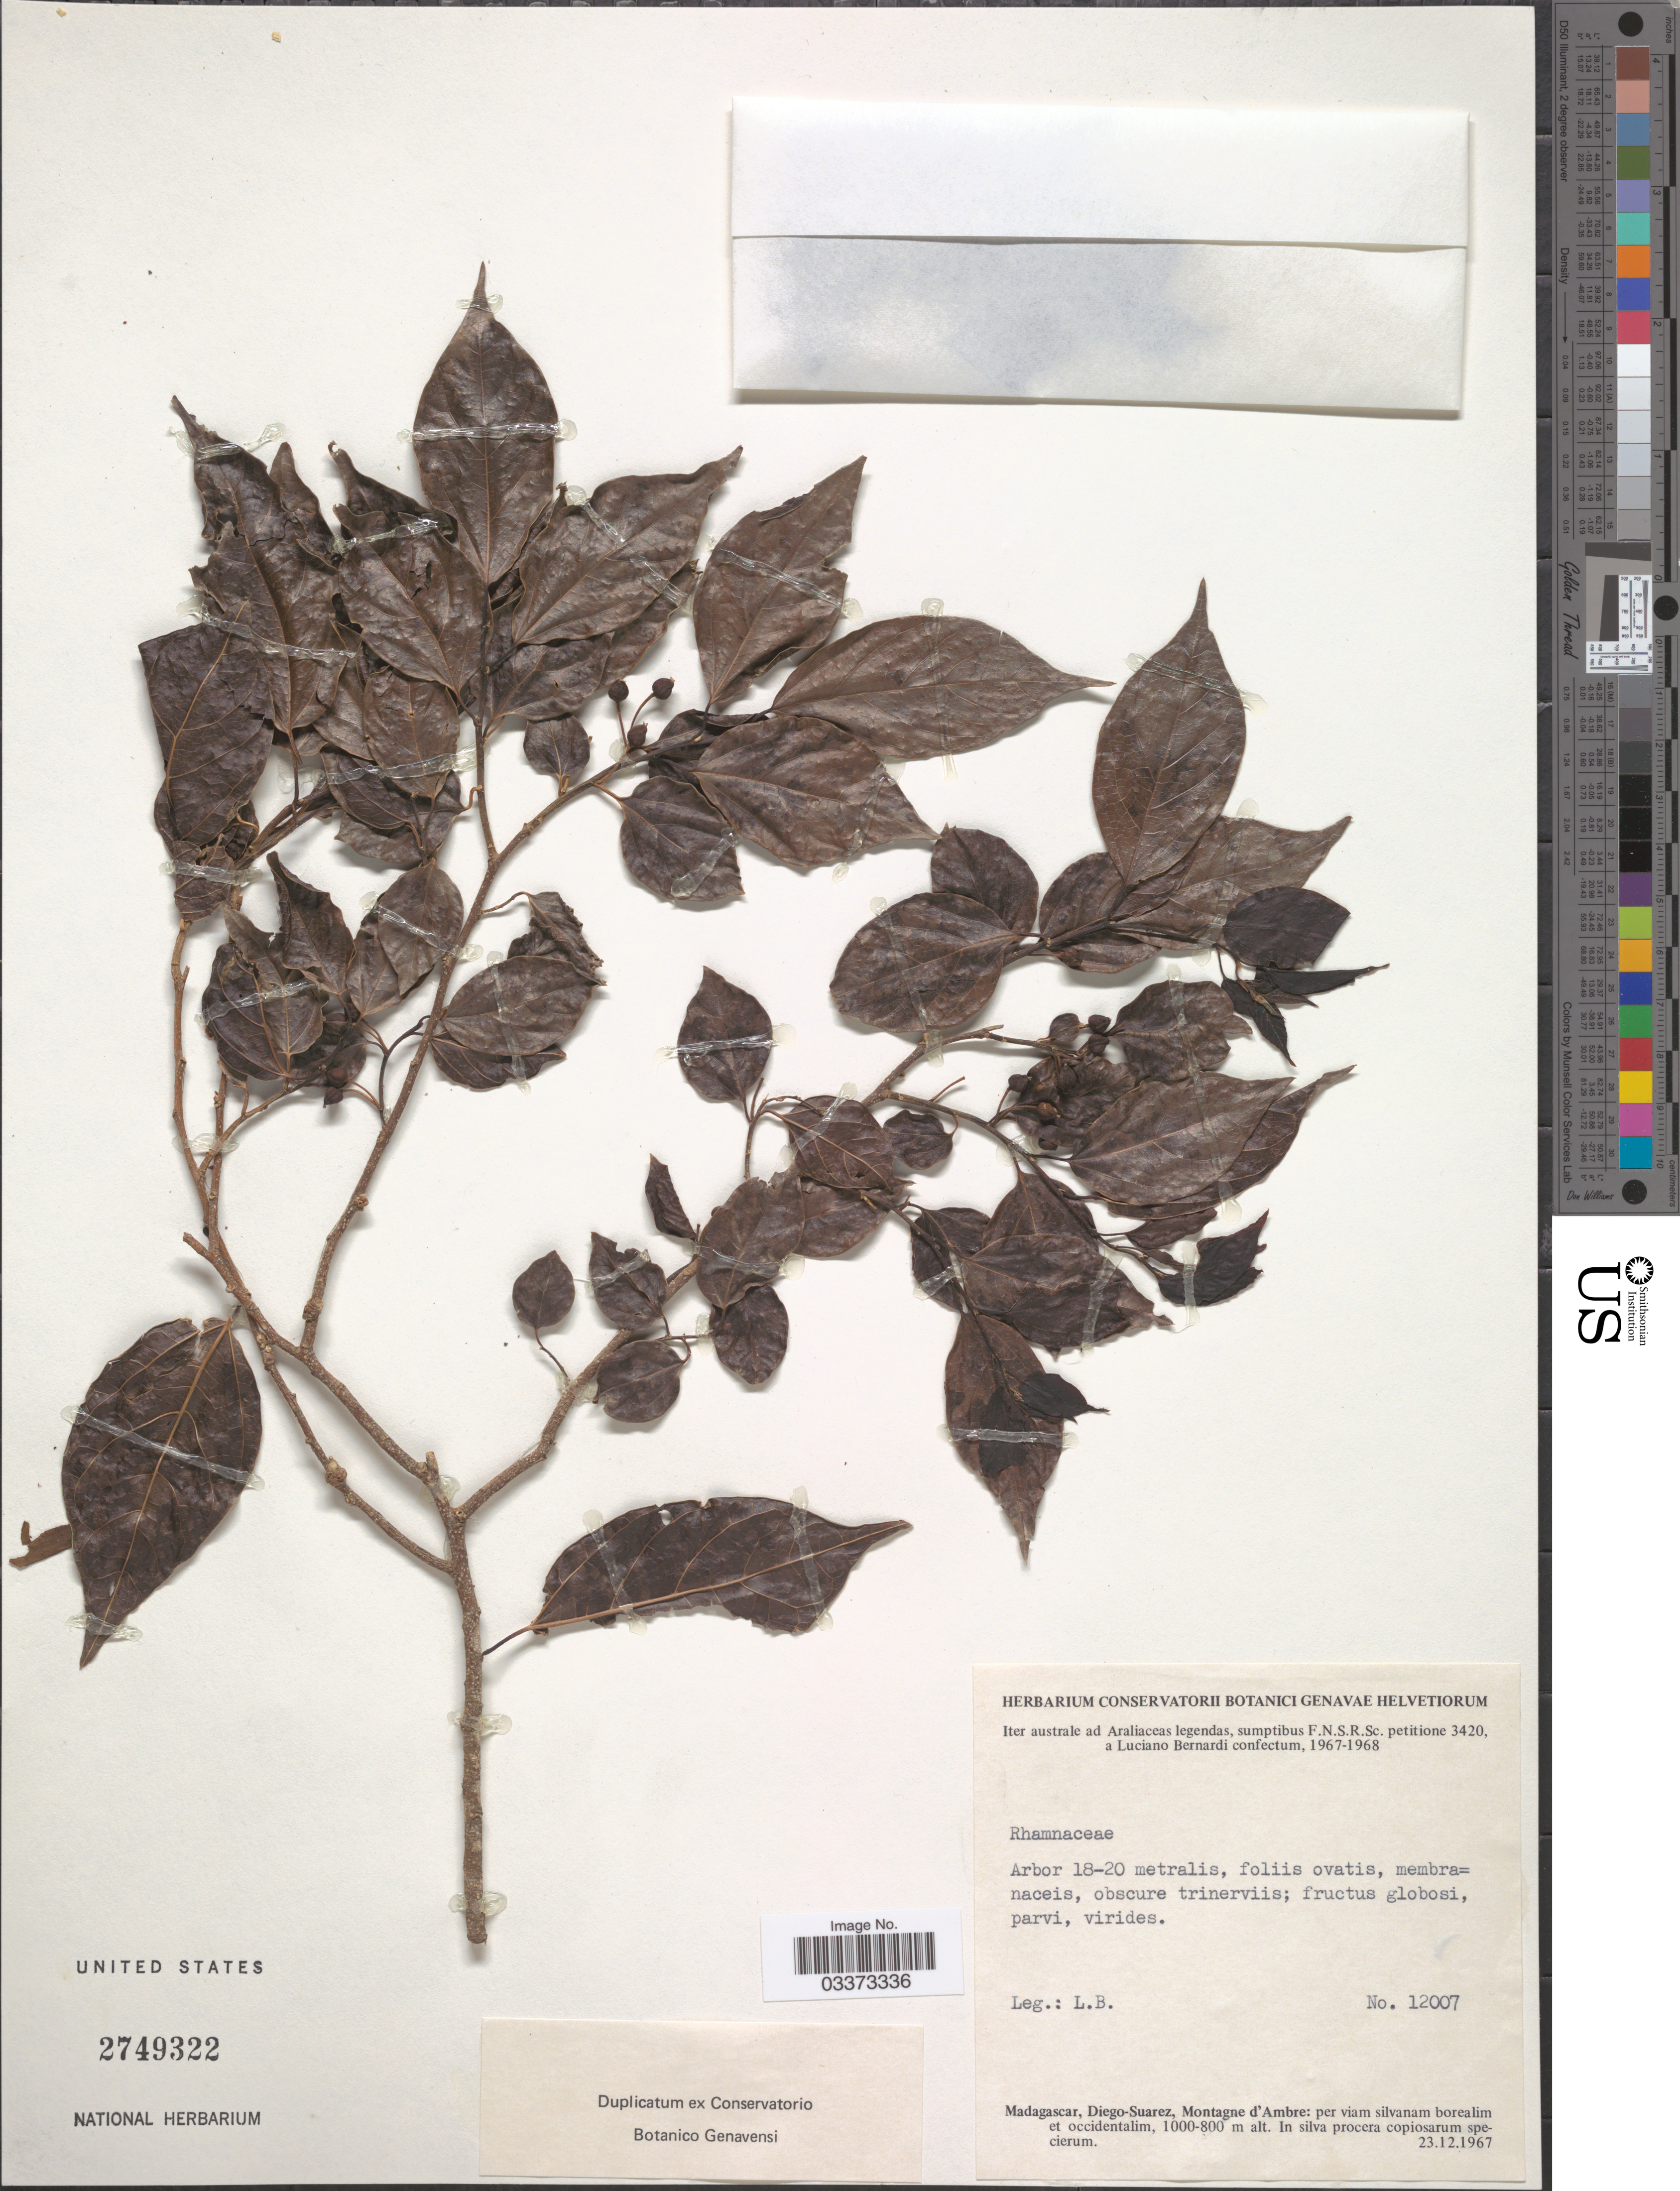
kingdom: Plantae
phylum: Tracheophyta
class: Magnoliopsida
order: Rosales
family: Rhamnaceae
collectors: L. Bernardi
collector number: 12007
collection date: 1967-12-23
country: Madagascar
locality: Iter australe. Diego-Suarez, Montagne d'Ambre: per viam silvanam borealim et occidentalim.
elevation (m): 800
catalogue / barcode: US 2749322